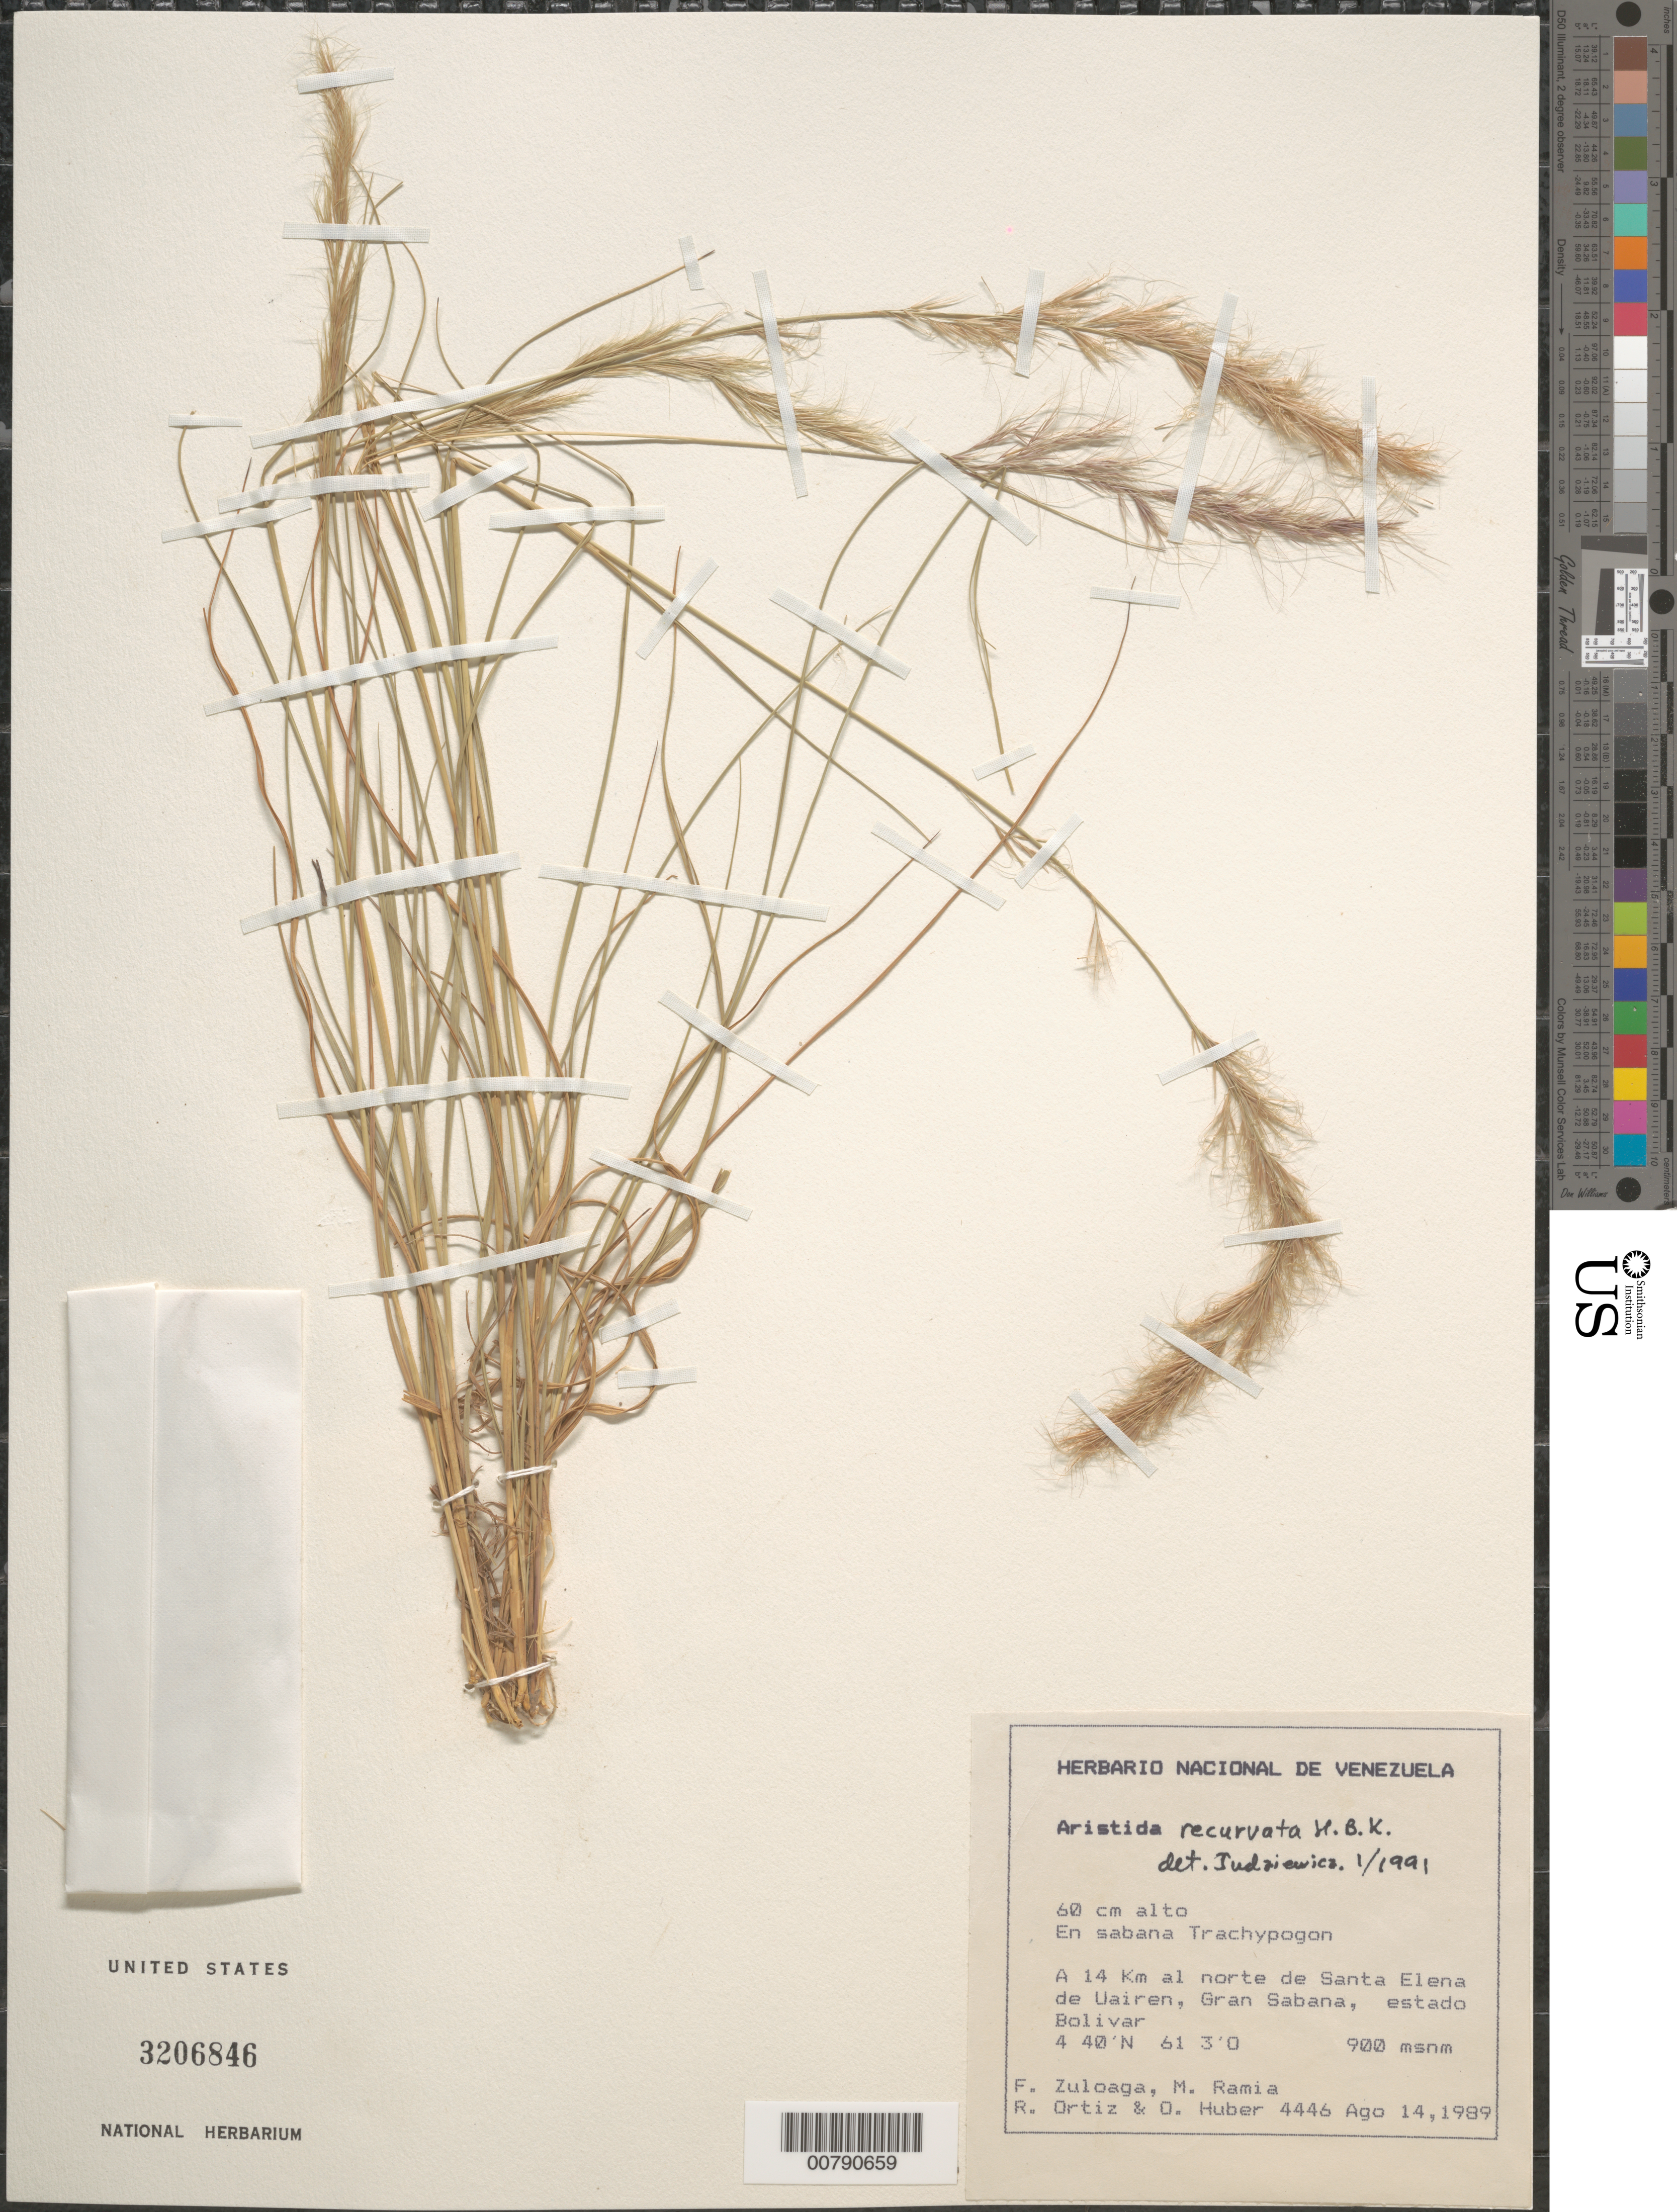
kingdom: Plantae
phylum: Tracheophyta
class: Liliopsida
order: Poales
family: Poaceae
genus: Aristida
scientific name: Aristida recurvata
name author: Kunth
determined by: Judziewicz, E. J.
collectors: F. O. Zuloaga, M. Ramia, R. Ortíz & O. Huber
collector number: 4446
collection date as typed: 14-Aug-89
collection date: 1989-08-14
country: Venezuela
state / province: Bolívar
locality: Gran Sabana, 4 km N de Santa Elena de Uairen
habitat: Trachypogon savanna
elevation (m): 900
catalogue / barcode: US 3206846